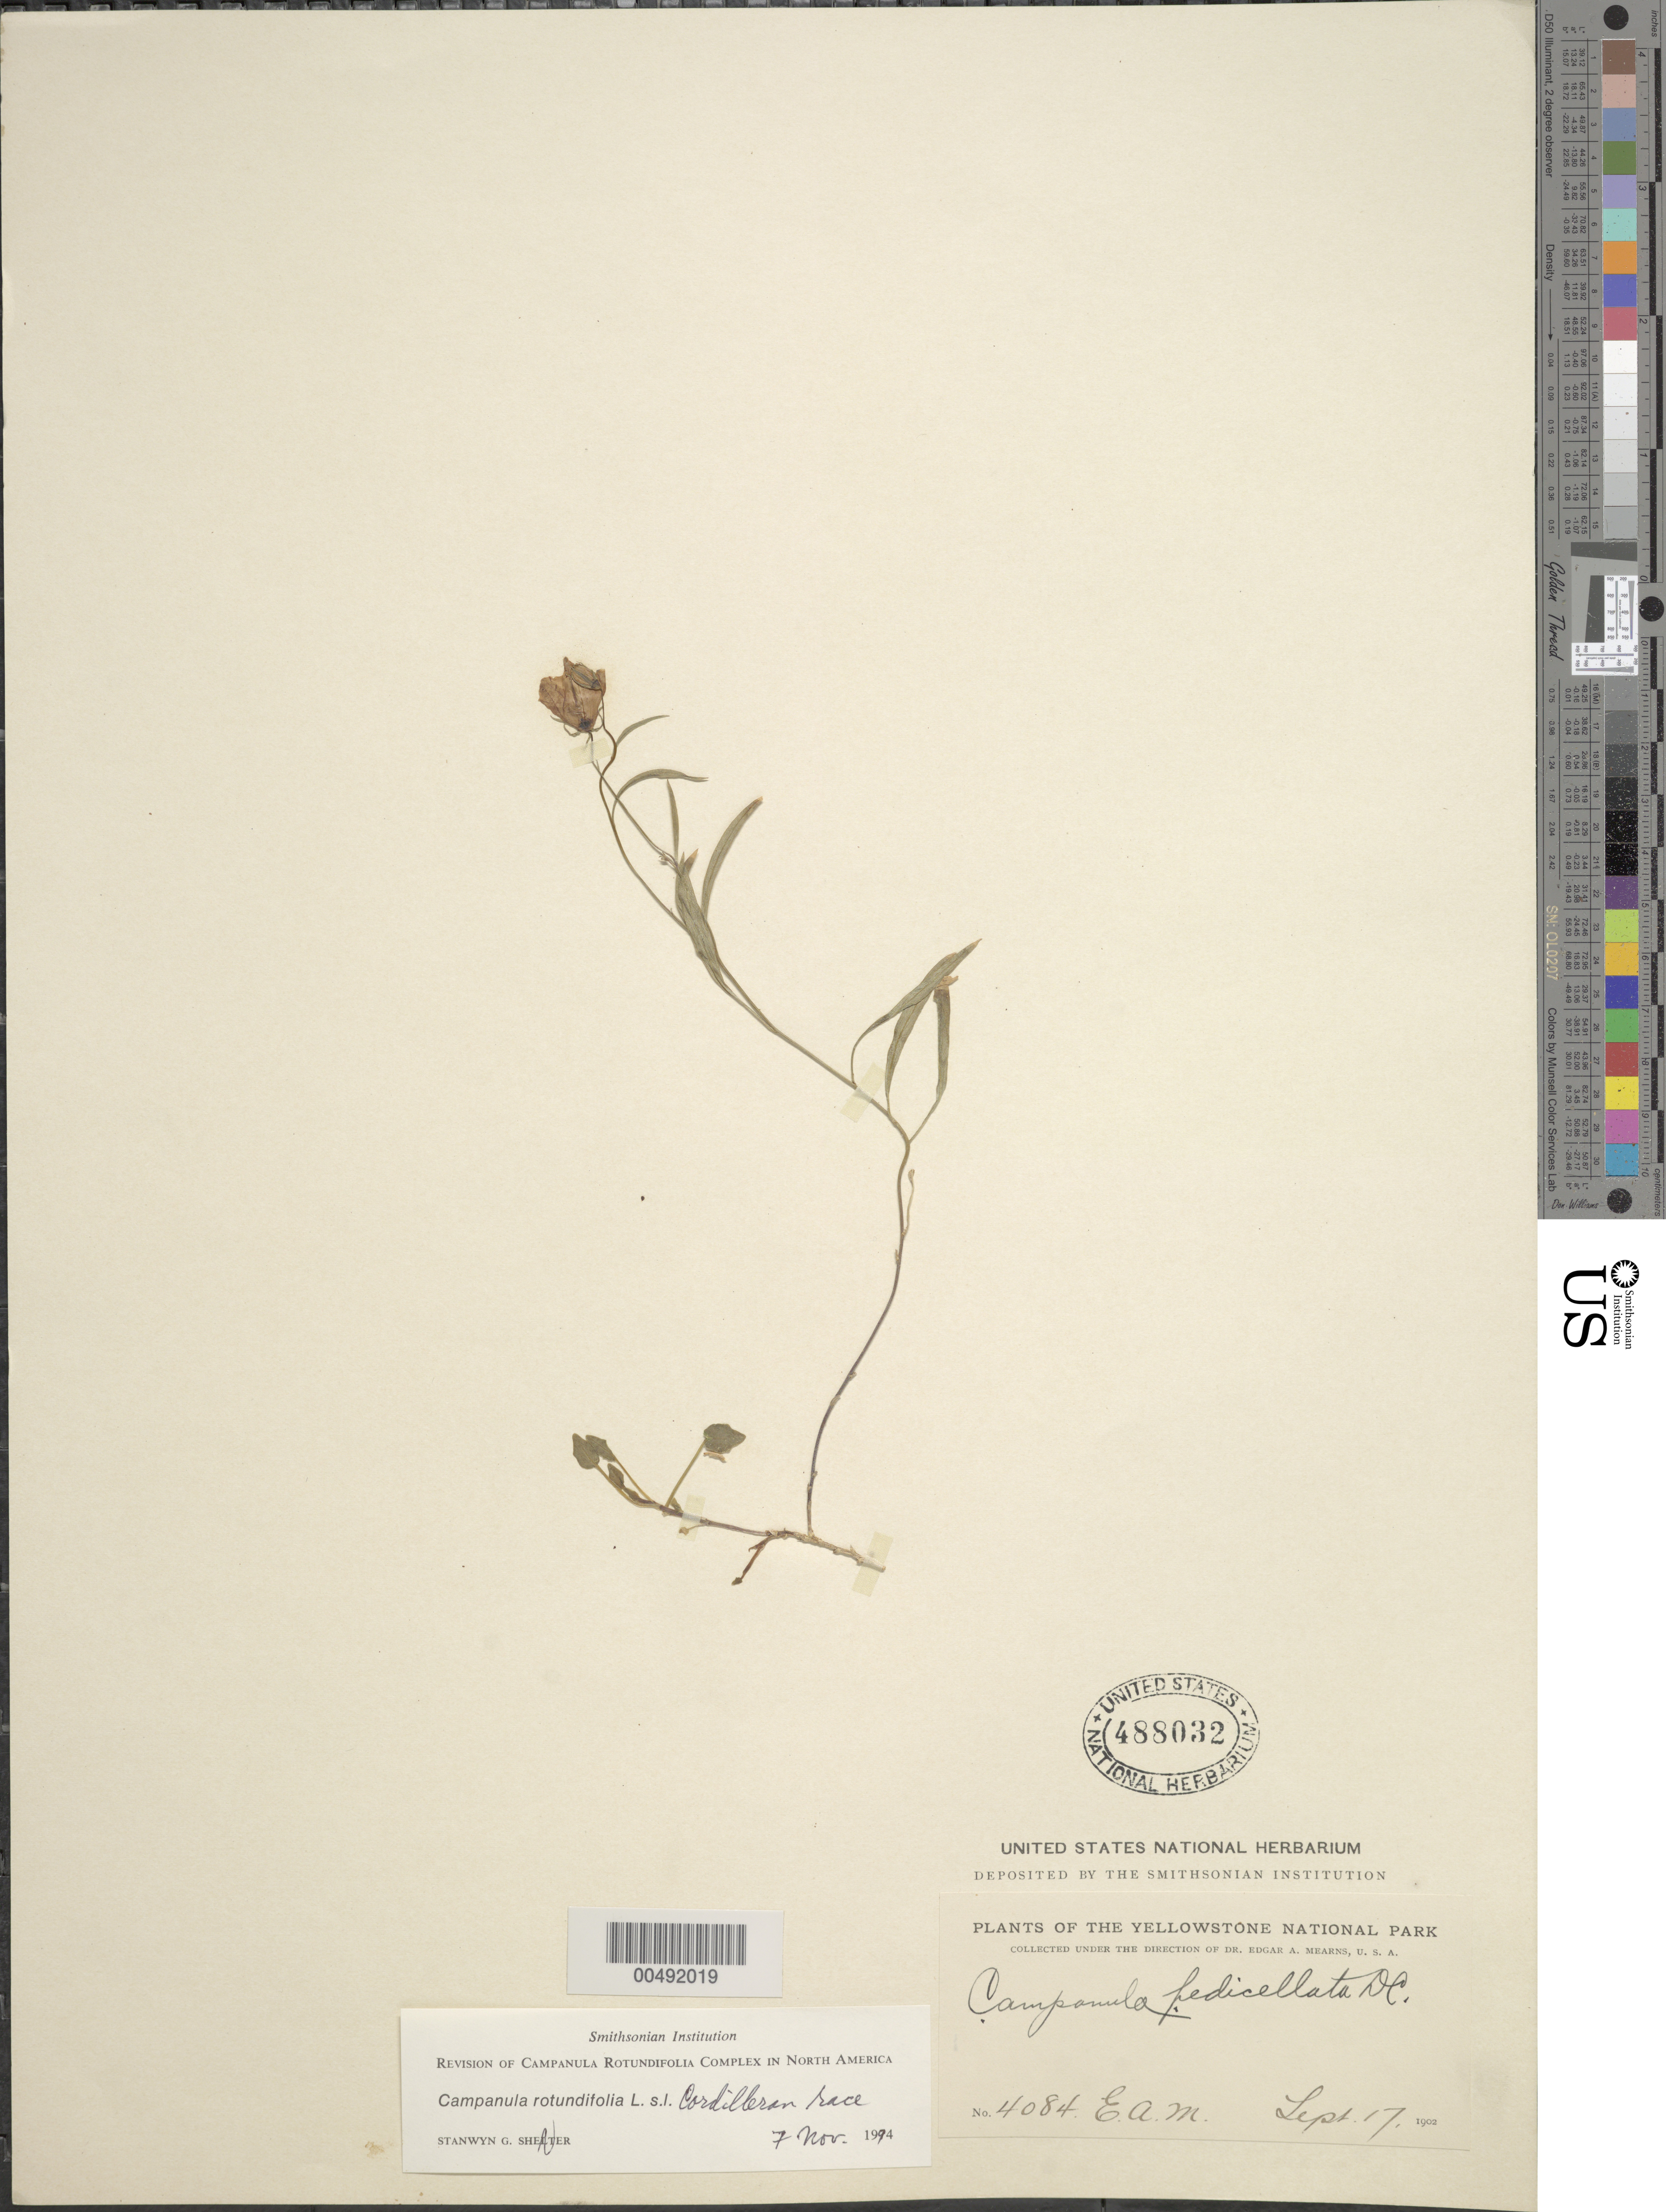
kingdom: Plantae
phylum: Tracheophyta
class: Magnoliopsida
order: Asterales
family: Campanulaceae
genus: Campanula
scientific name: Campanula rotundifolia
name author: L.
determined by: Shetler, Stanwyn G., (US), NMNH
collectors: E. A. Mearns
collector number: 4084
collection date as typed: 17 Sep 1902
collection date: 1902-09-17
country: United States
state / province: Wyoming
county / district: Park / Teton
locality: Yellowstone National Park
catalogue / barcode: US 488032